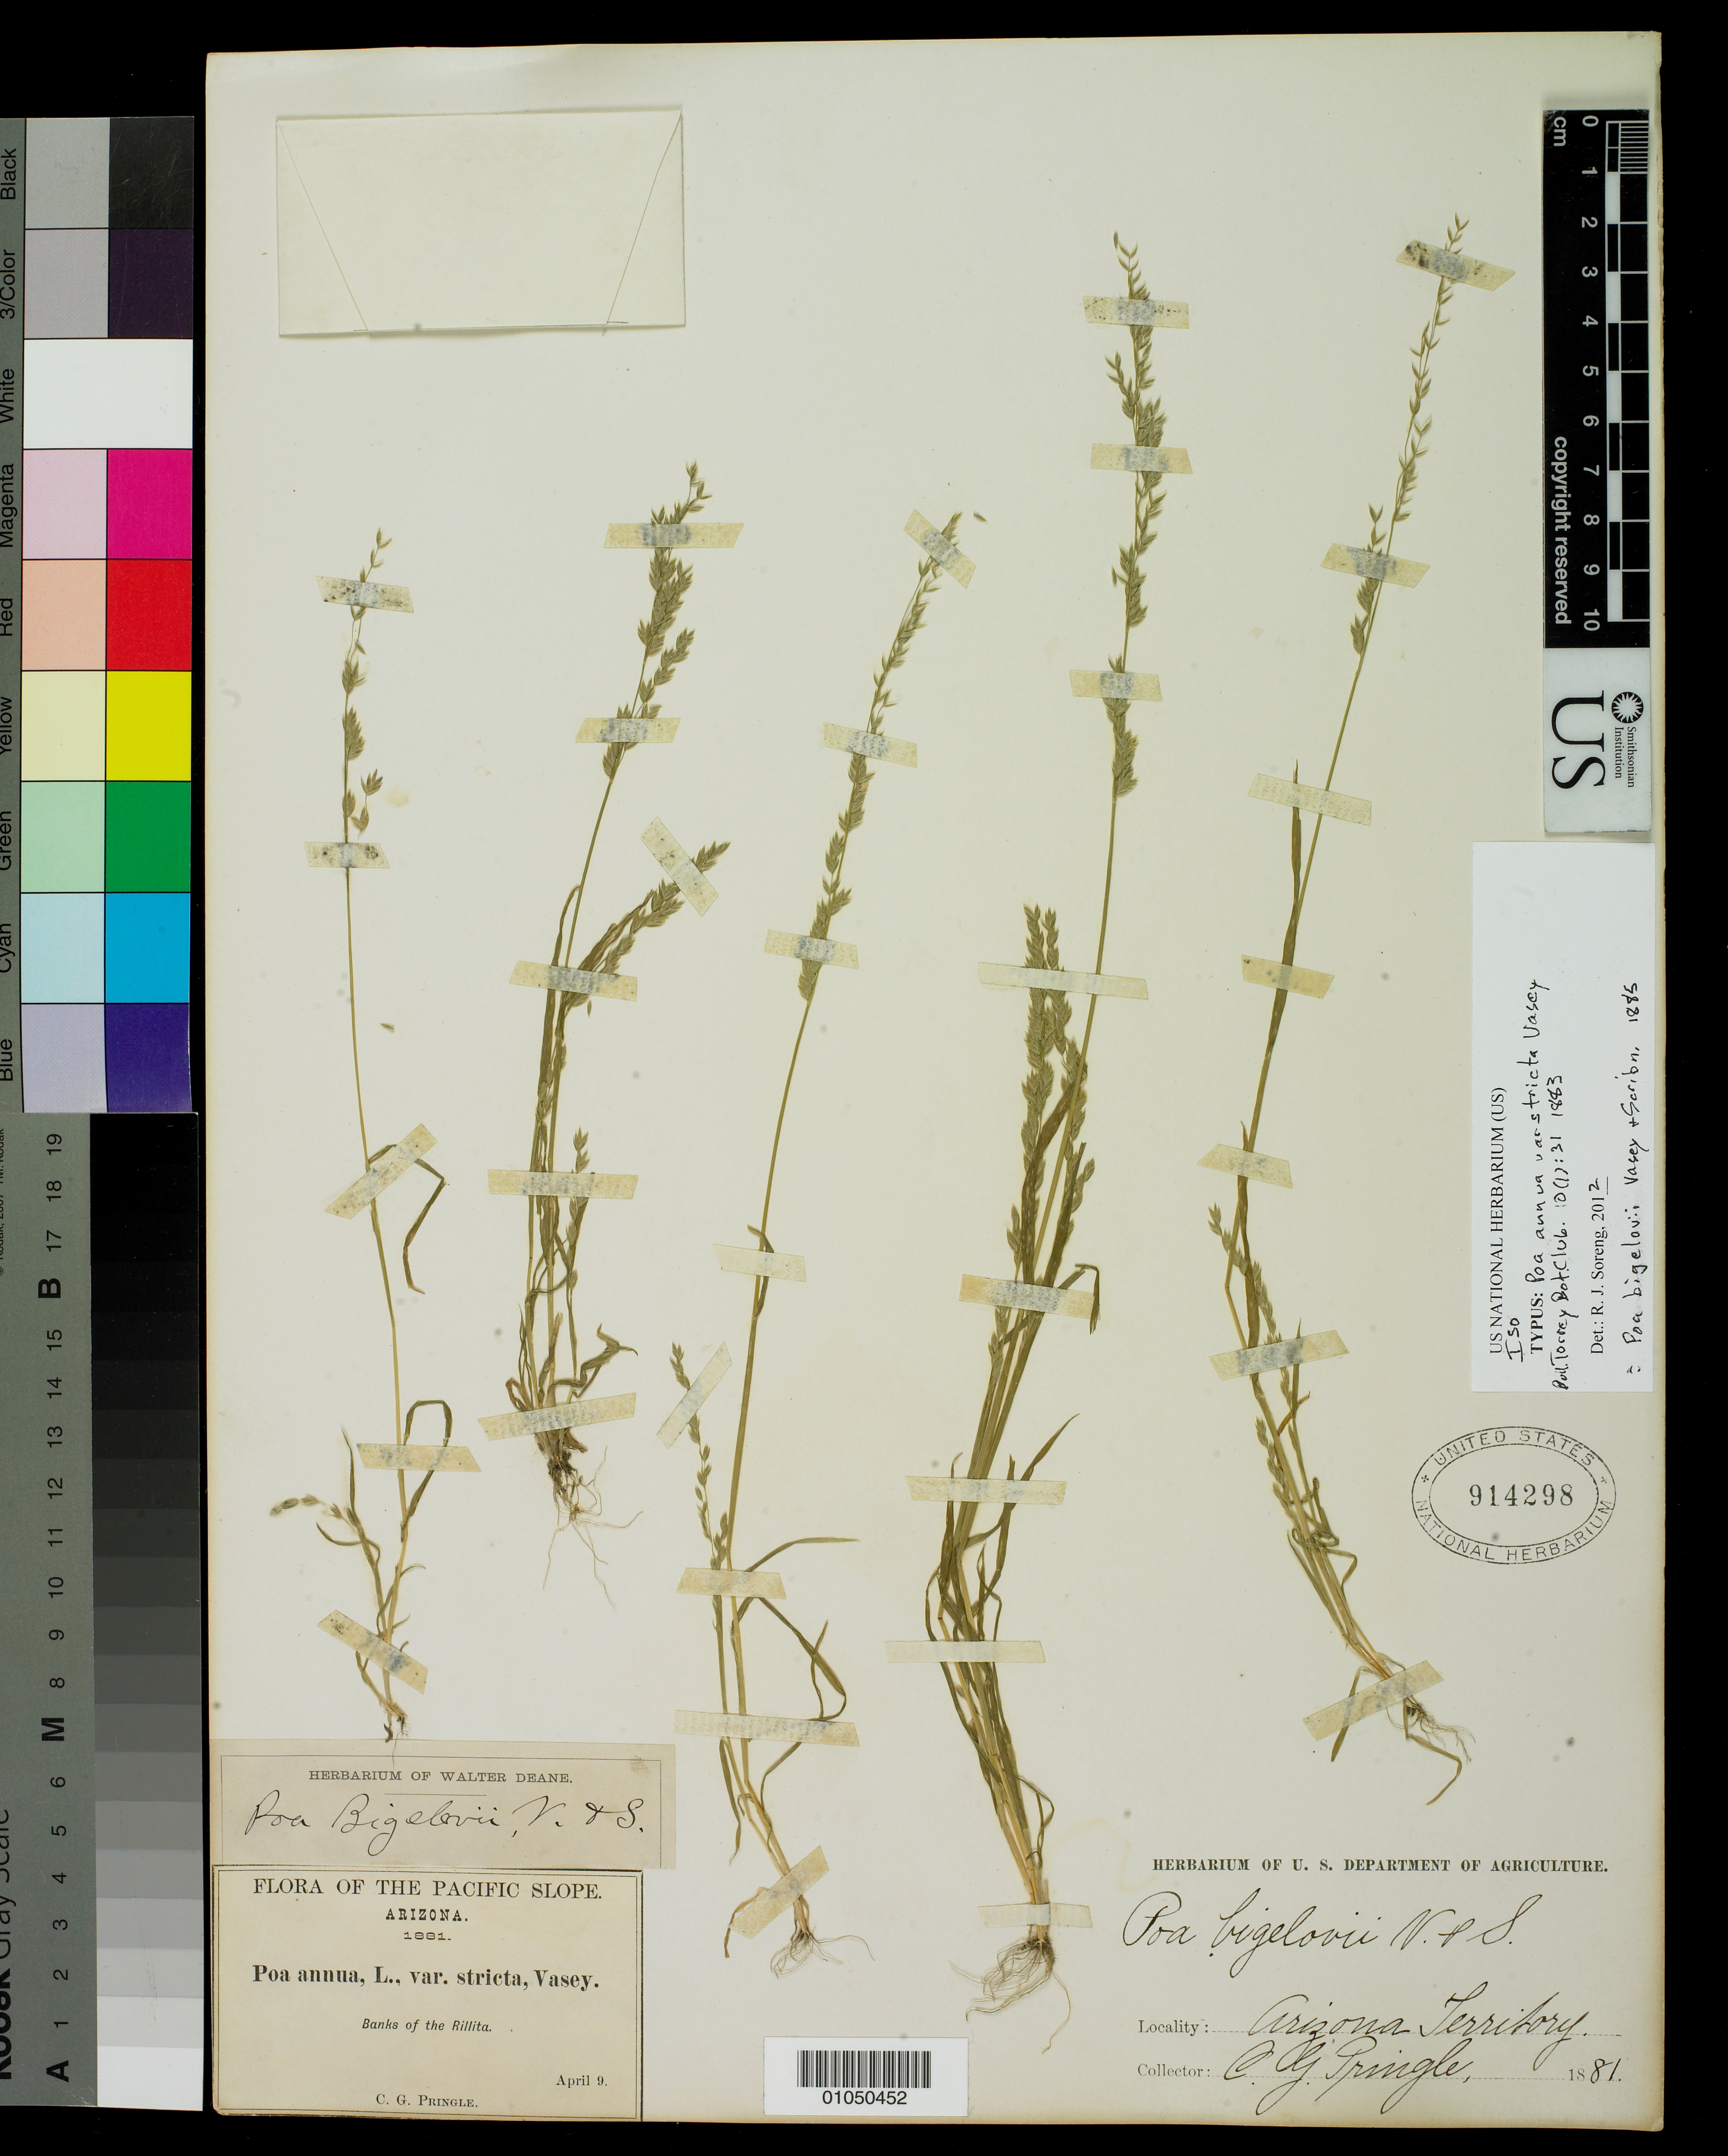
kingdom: Plantae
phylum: Tracheophyta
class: Liliopsida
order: Poales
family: Poaceae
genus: Poa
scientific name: Poa annua var. stricta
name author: Vasey ex Scribn.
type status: Isotype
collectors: C. G. Pringle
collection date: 1881-04-09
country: United States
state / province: Arizona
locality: Banks of the Rillita.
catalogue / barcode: US 914298